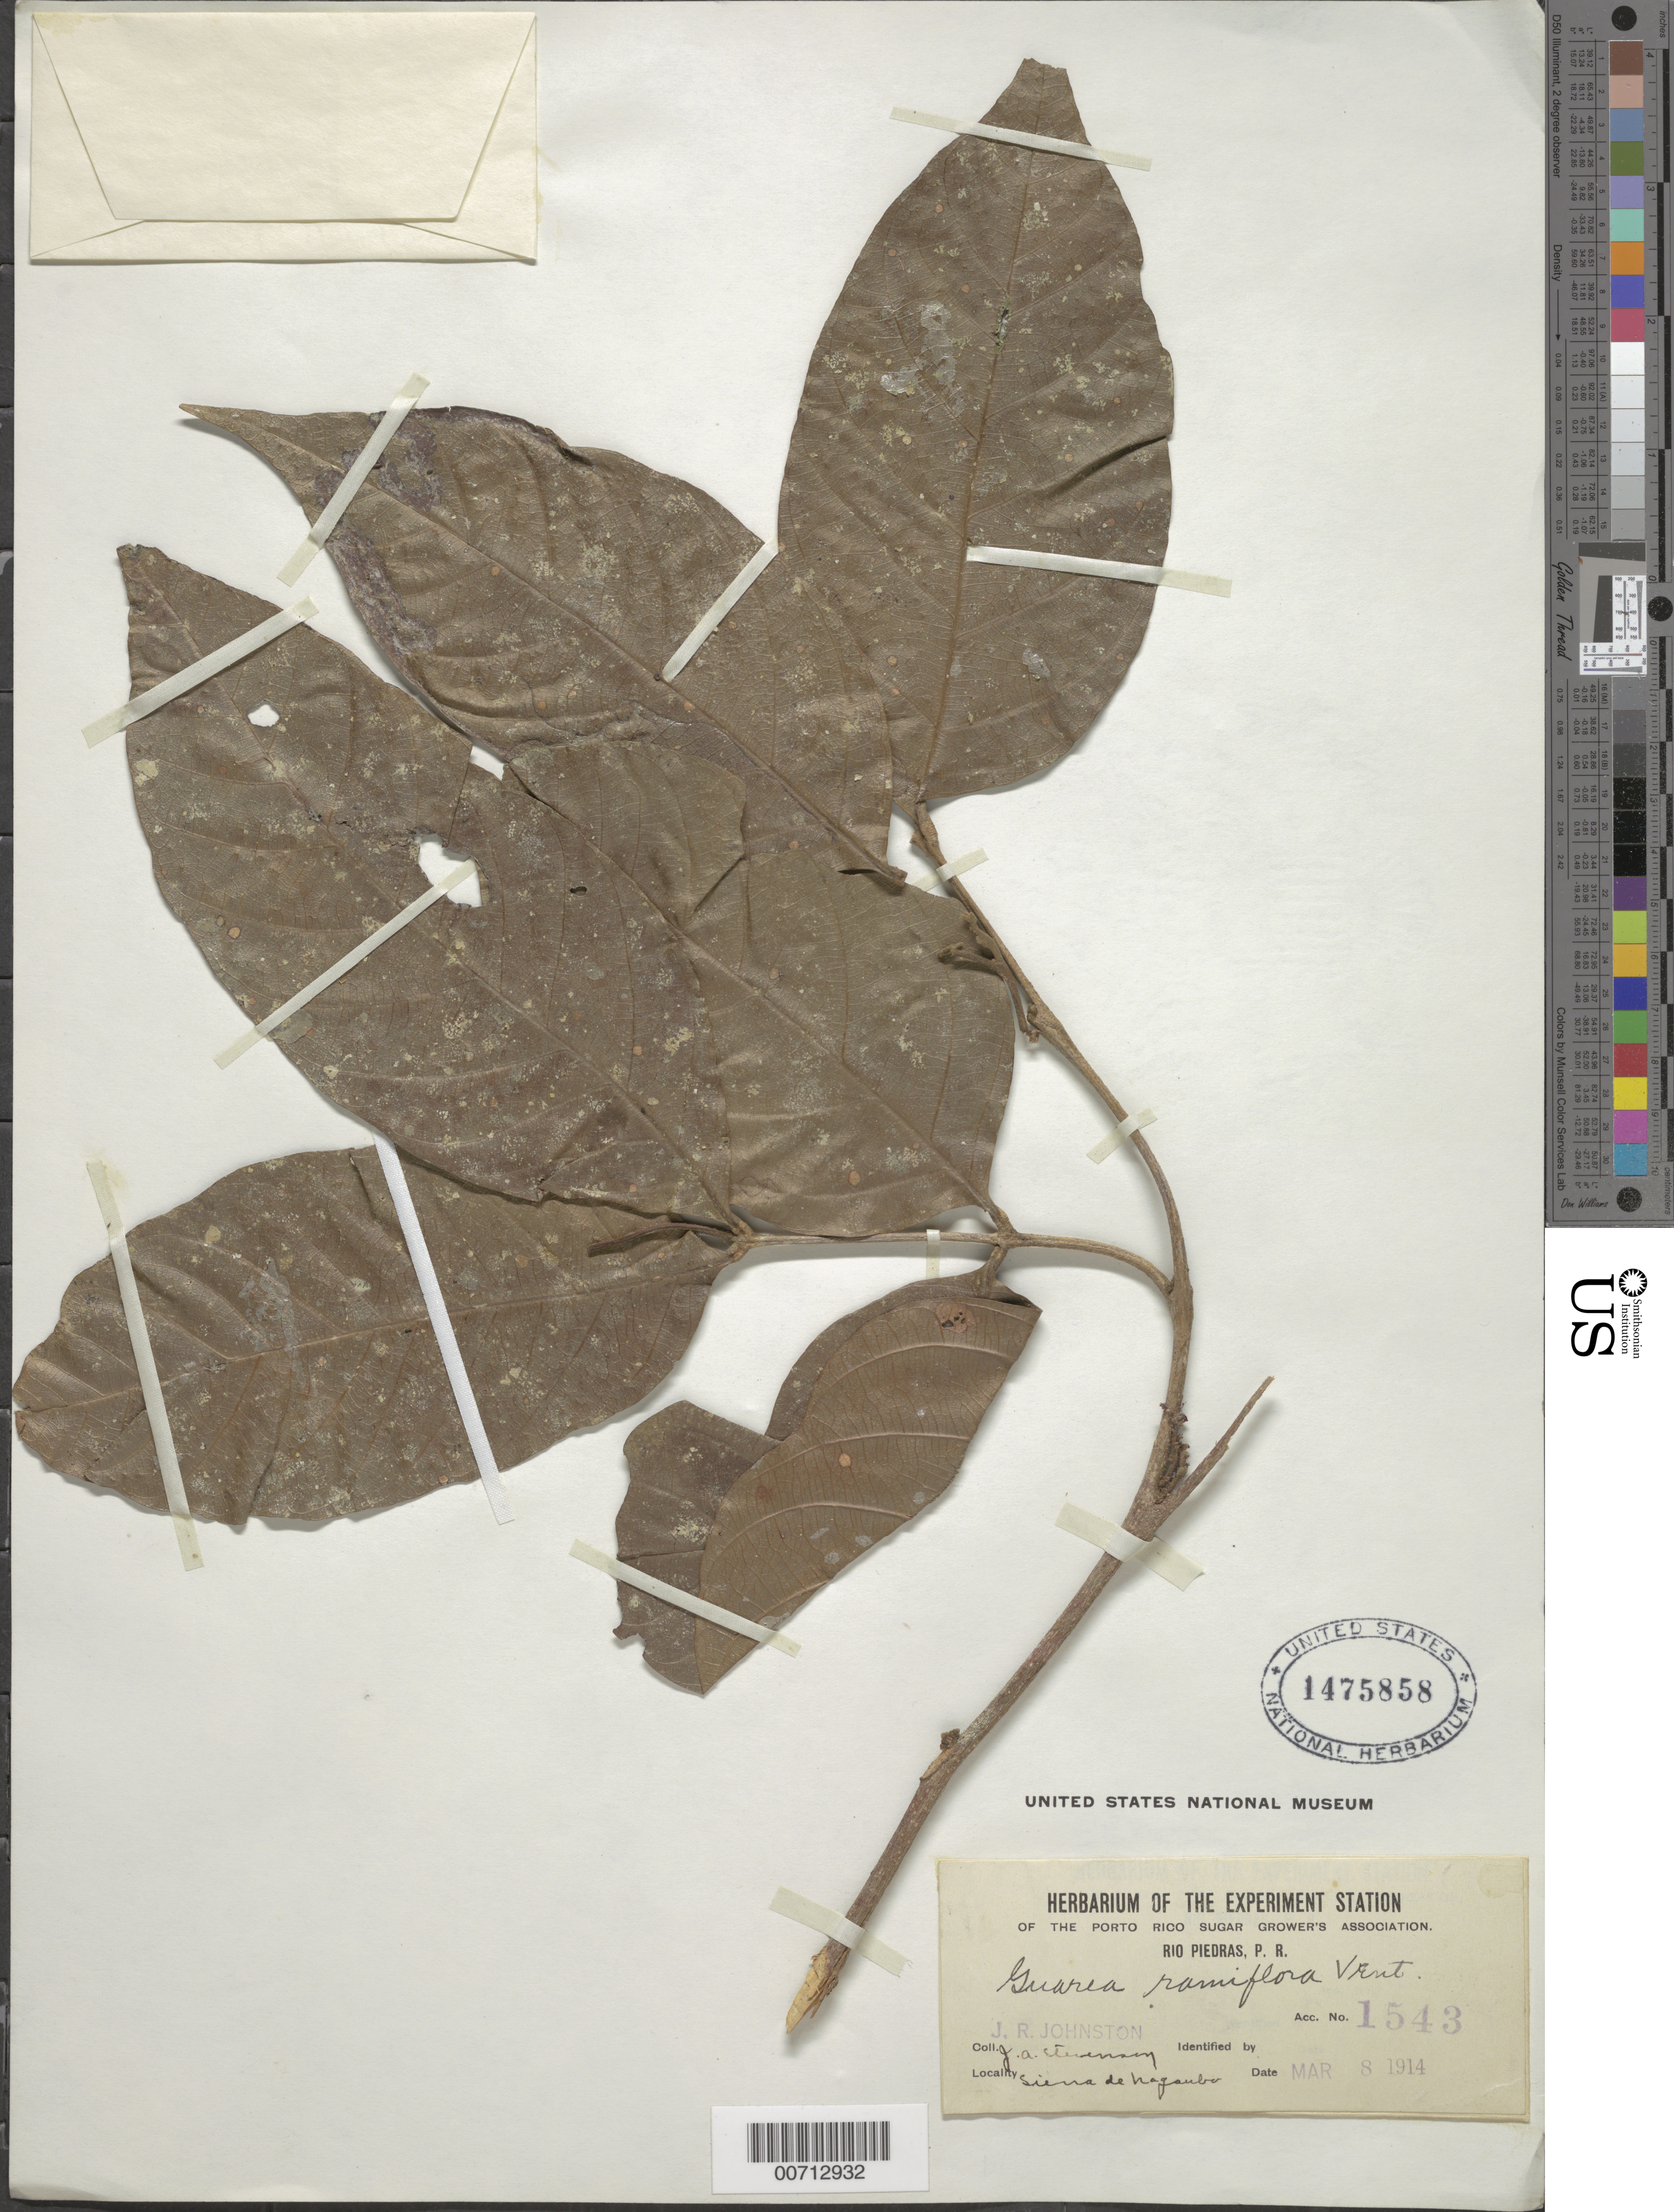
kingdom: Plantae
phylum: Tracheophyta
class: Magnoliopsida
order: Sapindales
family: Meliaceae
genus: Guarea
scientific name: Guarea ramiflora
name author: Vent.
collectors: J. Johnston & J. Stevenson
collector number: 1543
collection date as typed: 08 Mar 1914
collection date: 1914-03-08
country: Puerto Rico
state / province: Rio Piedras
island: Greater Antilles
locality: Sierra de Nagaubo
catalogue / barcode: US 1475858